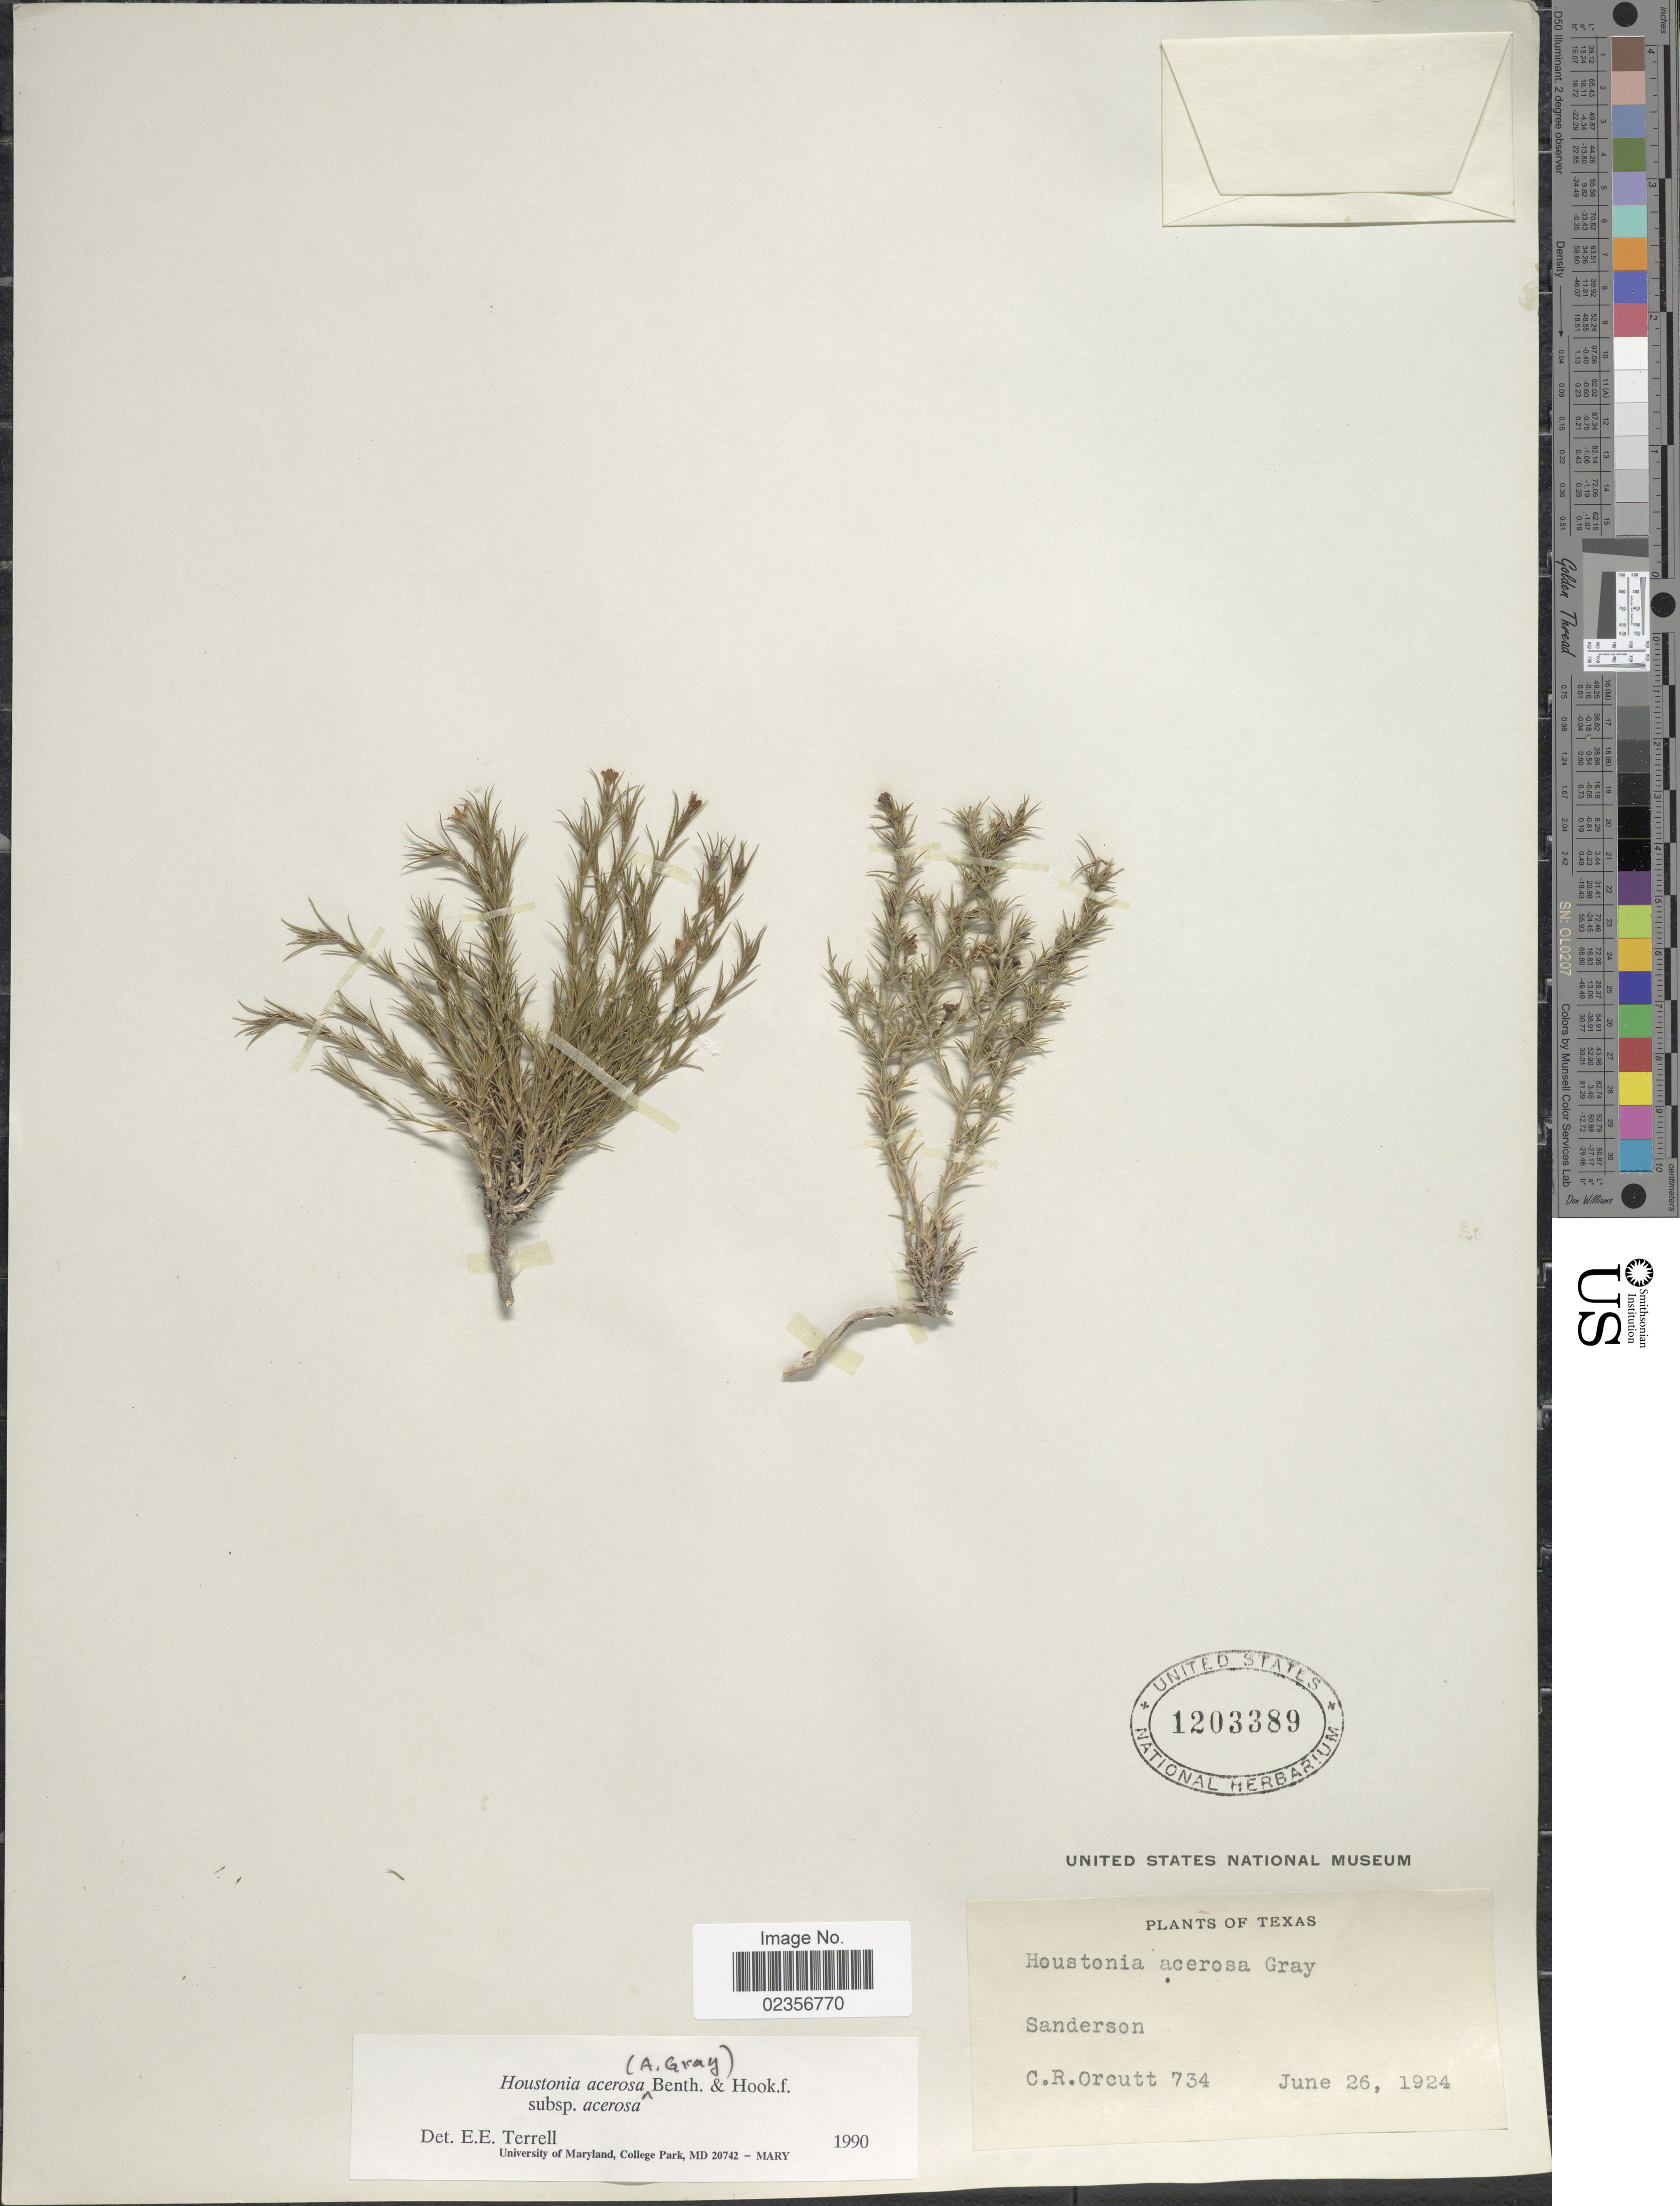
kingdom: Plantae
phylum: Tracheophyta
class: Magnoliopsida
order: Gentianales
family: Rubiaceae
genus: Houstonia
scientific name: Houstonia acerosa var. acerosa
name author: (A. Gray) Benth. & Hook. f.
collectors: C. R. Orcutt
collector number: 734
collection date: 1924-06-26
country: United States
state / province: Texas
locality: Sanderson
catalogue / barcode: US 1203389